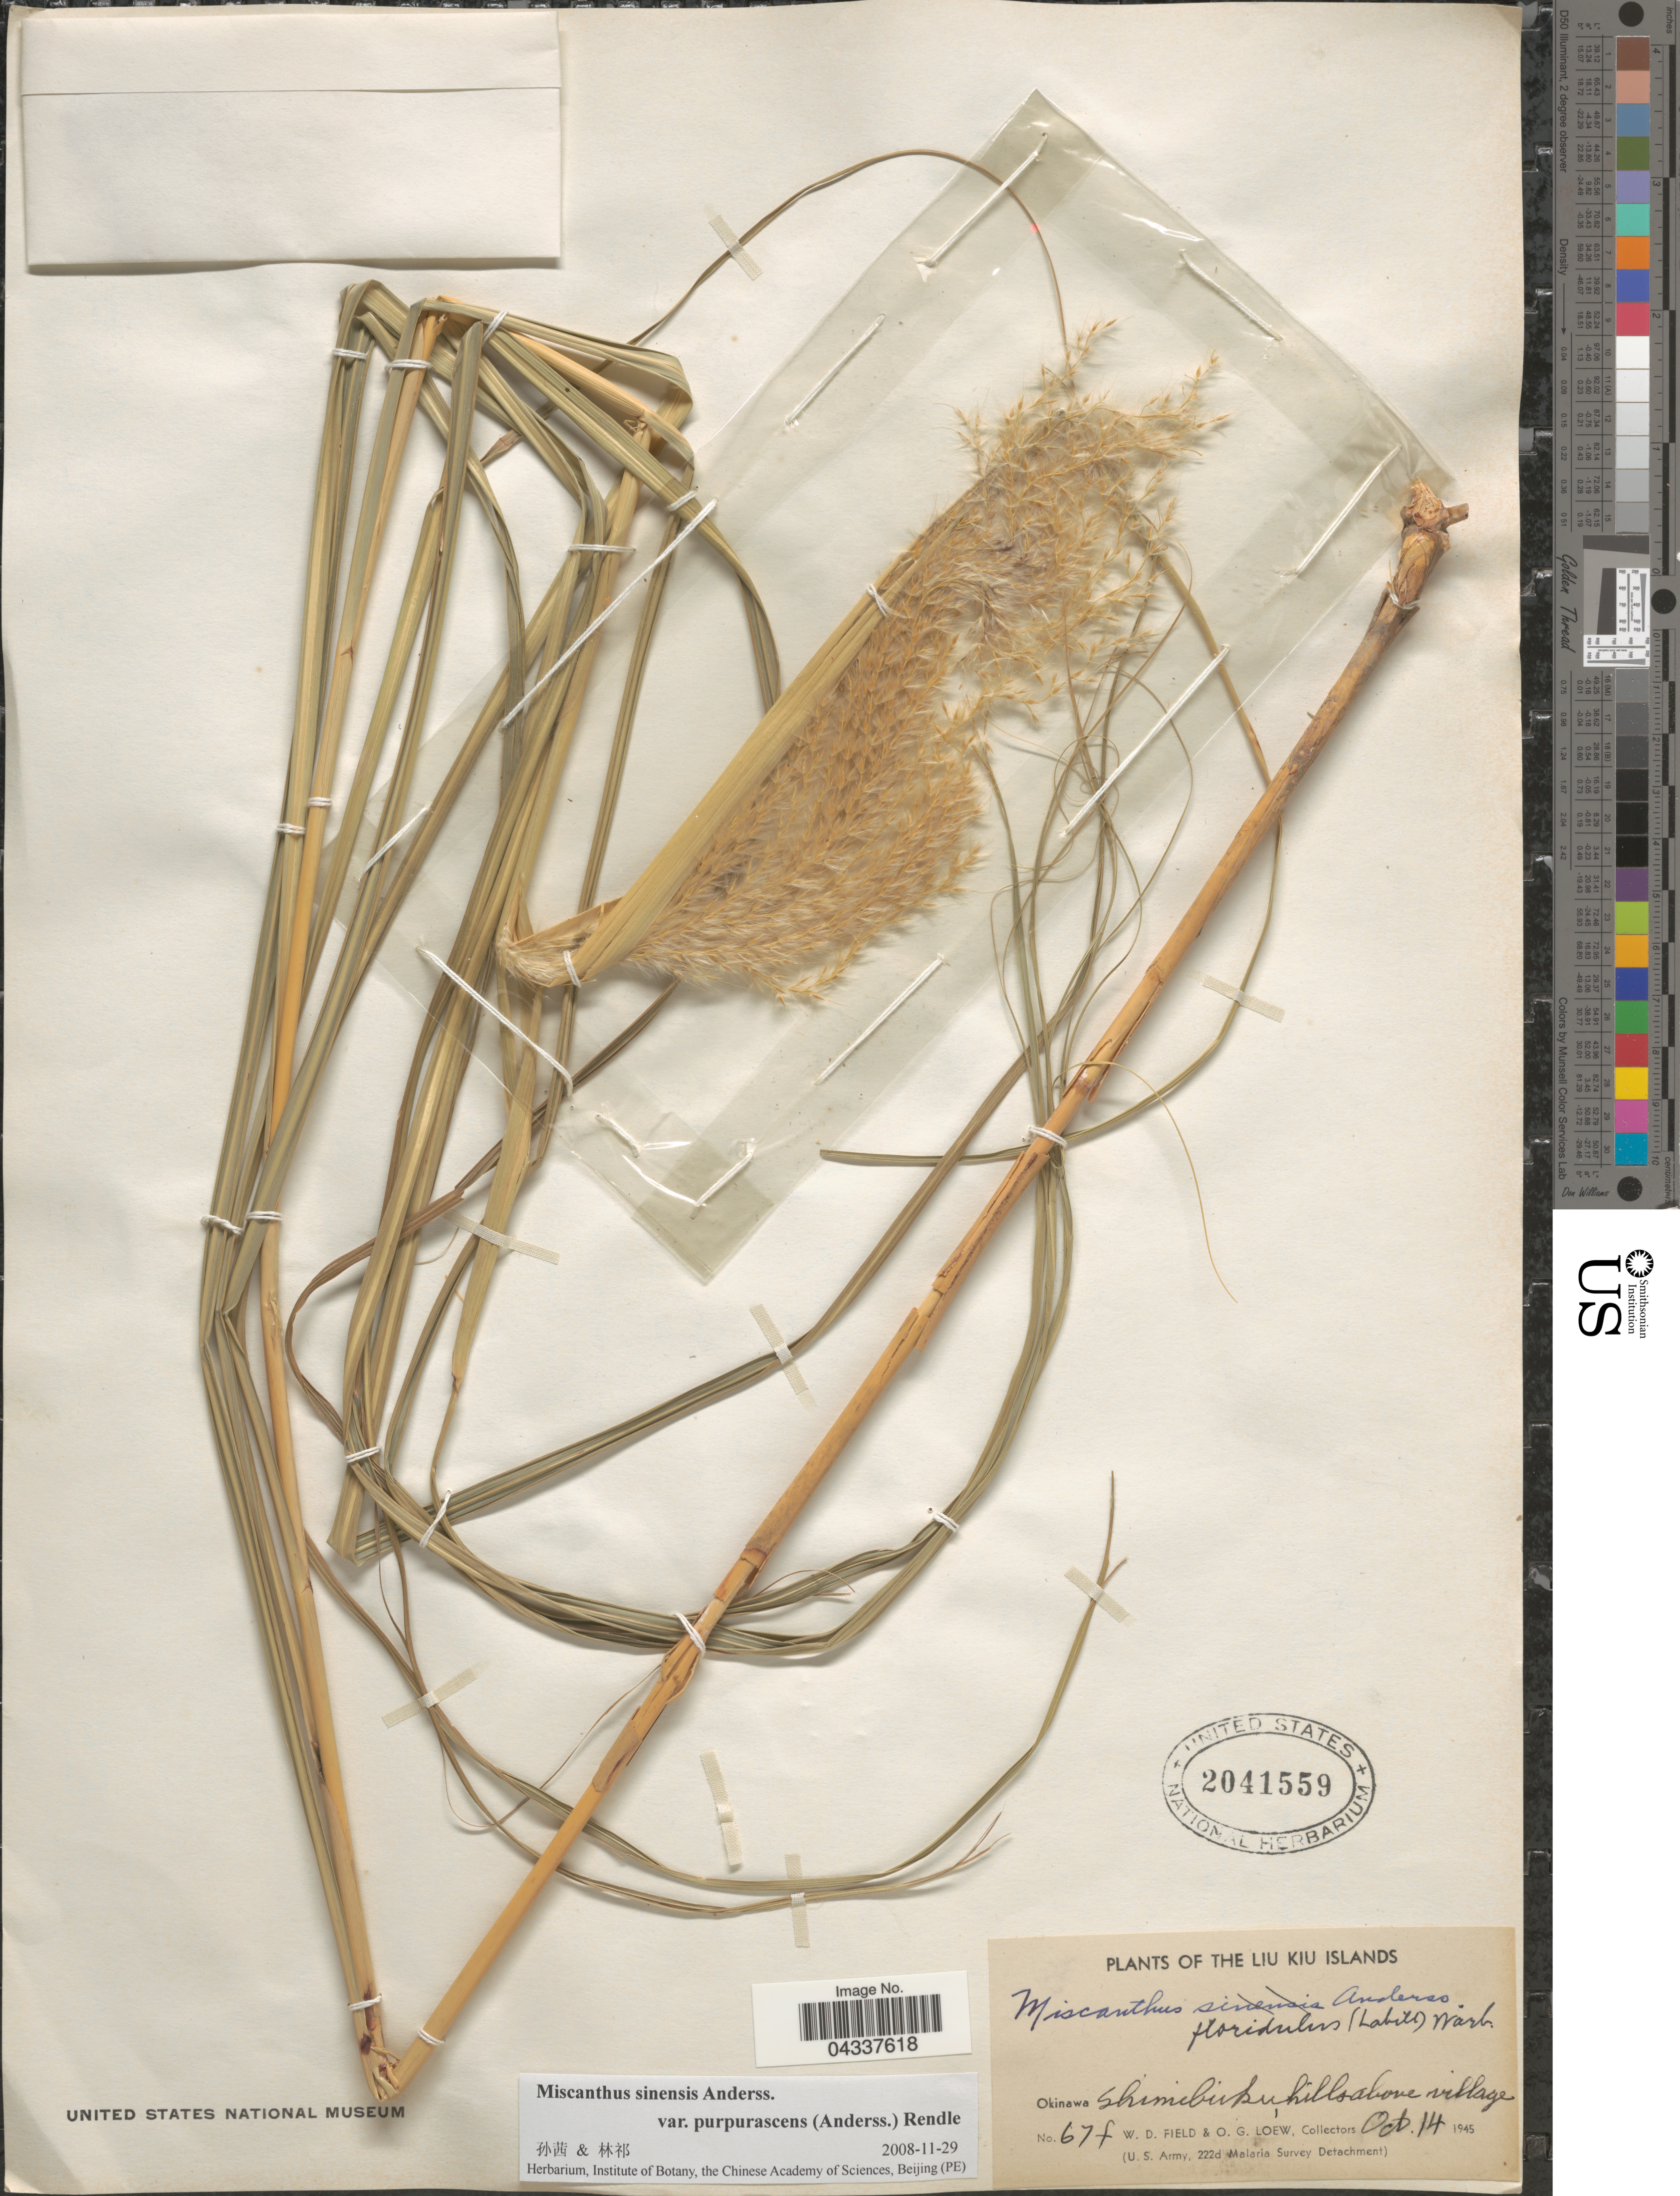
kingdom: Plantae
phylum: Tracheophyta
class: Liliopsida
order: Poales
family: Poaceae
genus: Miscanthus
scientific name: Miscanthus sinensis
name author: Andersson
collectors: W. D. Field & O. G. Loew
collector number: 67f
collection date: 1945-10-14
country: Japan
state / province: Okinawa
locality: Okinawa. Shimibuku hills above village. (U. S. Army, 222d Malaria Survey Detachment).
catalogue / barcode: US 2041559